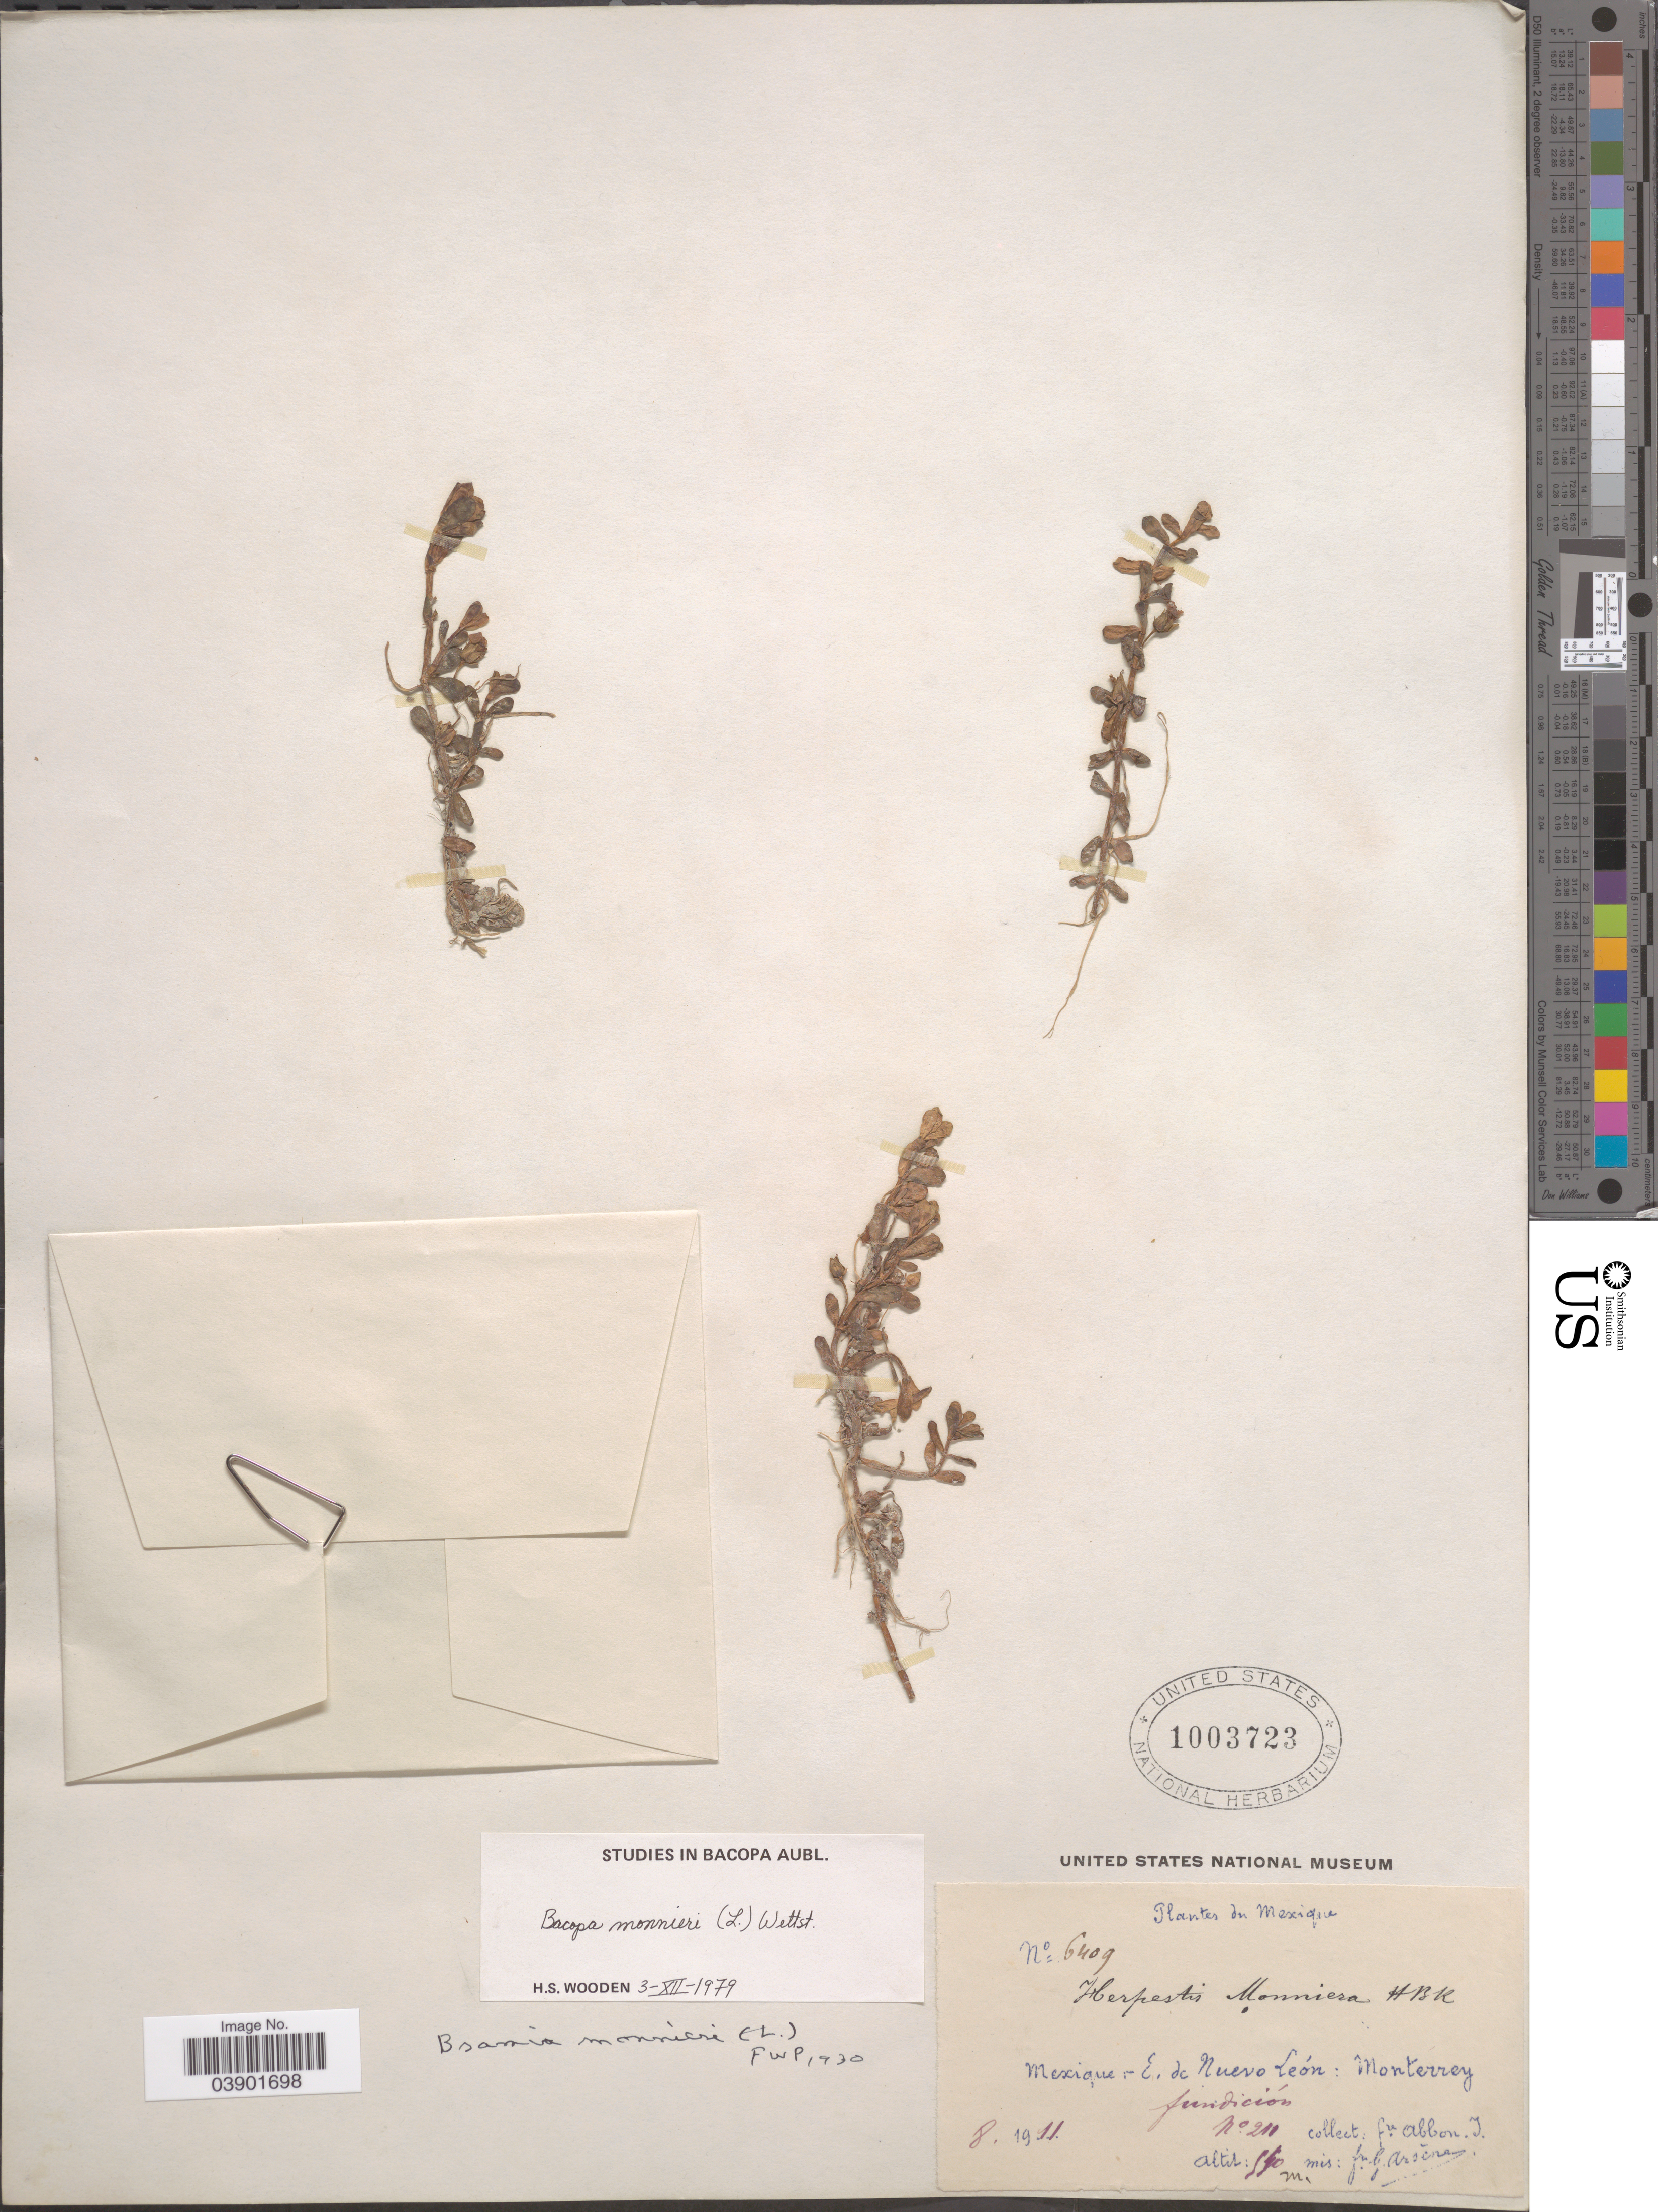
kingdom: Plantae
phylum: Tracheophyta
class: Magnoliopsida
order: Lamiales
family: Plantaginaceae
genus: Bacopa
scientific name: Bacopa monnieri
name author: (L.) Pennell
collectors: Bro. Abbon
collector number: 211/6409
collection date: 1911-08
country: Mexico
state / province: Nuevo León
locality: E. de Nuevo León: Monterrey fundición.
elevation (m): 580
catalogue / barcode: US 1003723